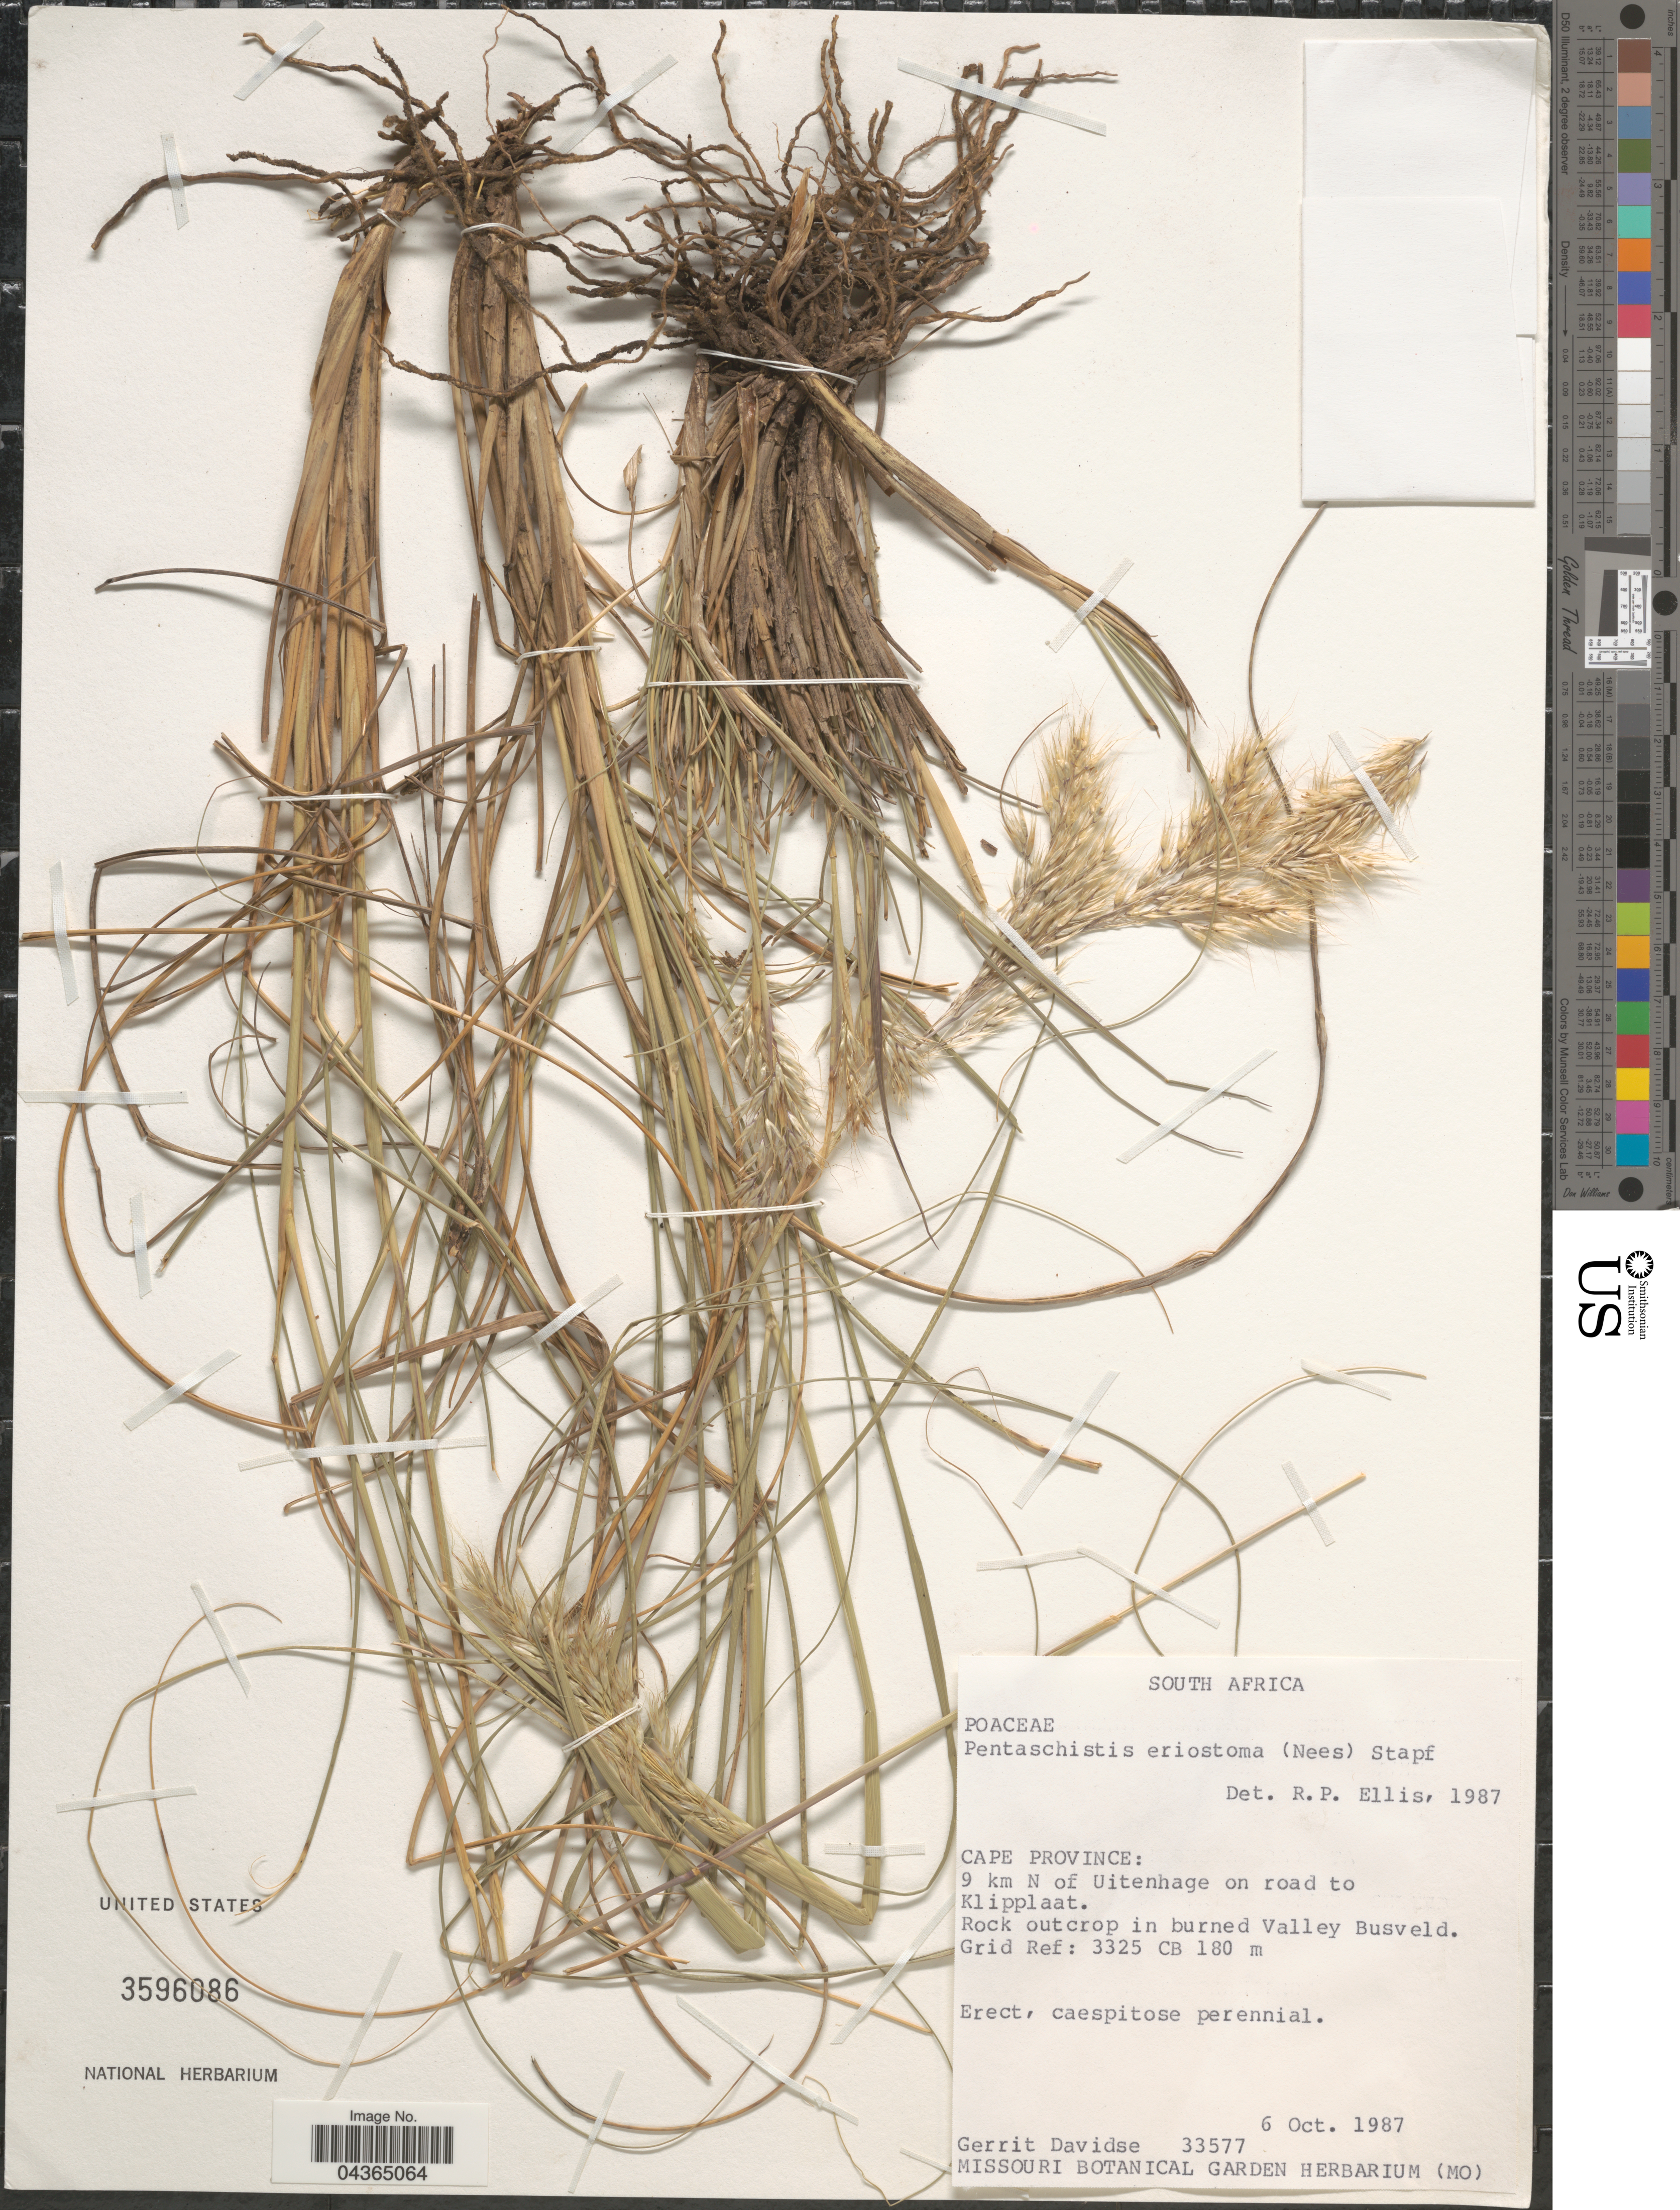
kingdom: Plantae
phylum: Tracheophyta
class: Liliopsida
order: Poales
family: Poaceae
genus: Pentameris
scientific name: Pentameris eriostoma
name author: (Nees) Steud.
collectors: G. Davidse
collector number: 33577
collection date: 1987-10-06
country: South Africa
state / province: Eastern Cape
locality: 9 km N of Uitenhage on road to Klipplaat. Rock outcrop in burned valley Busveld. Grid Ref: 3325 CB.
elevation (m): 180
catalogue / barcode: US 3596086